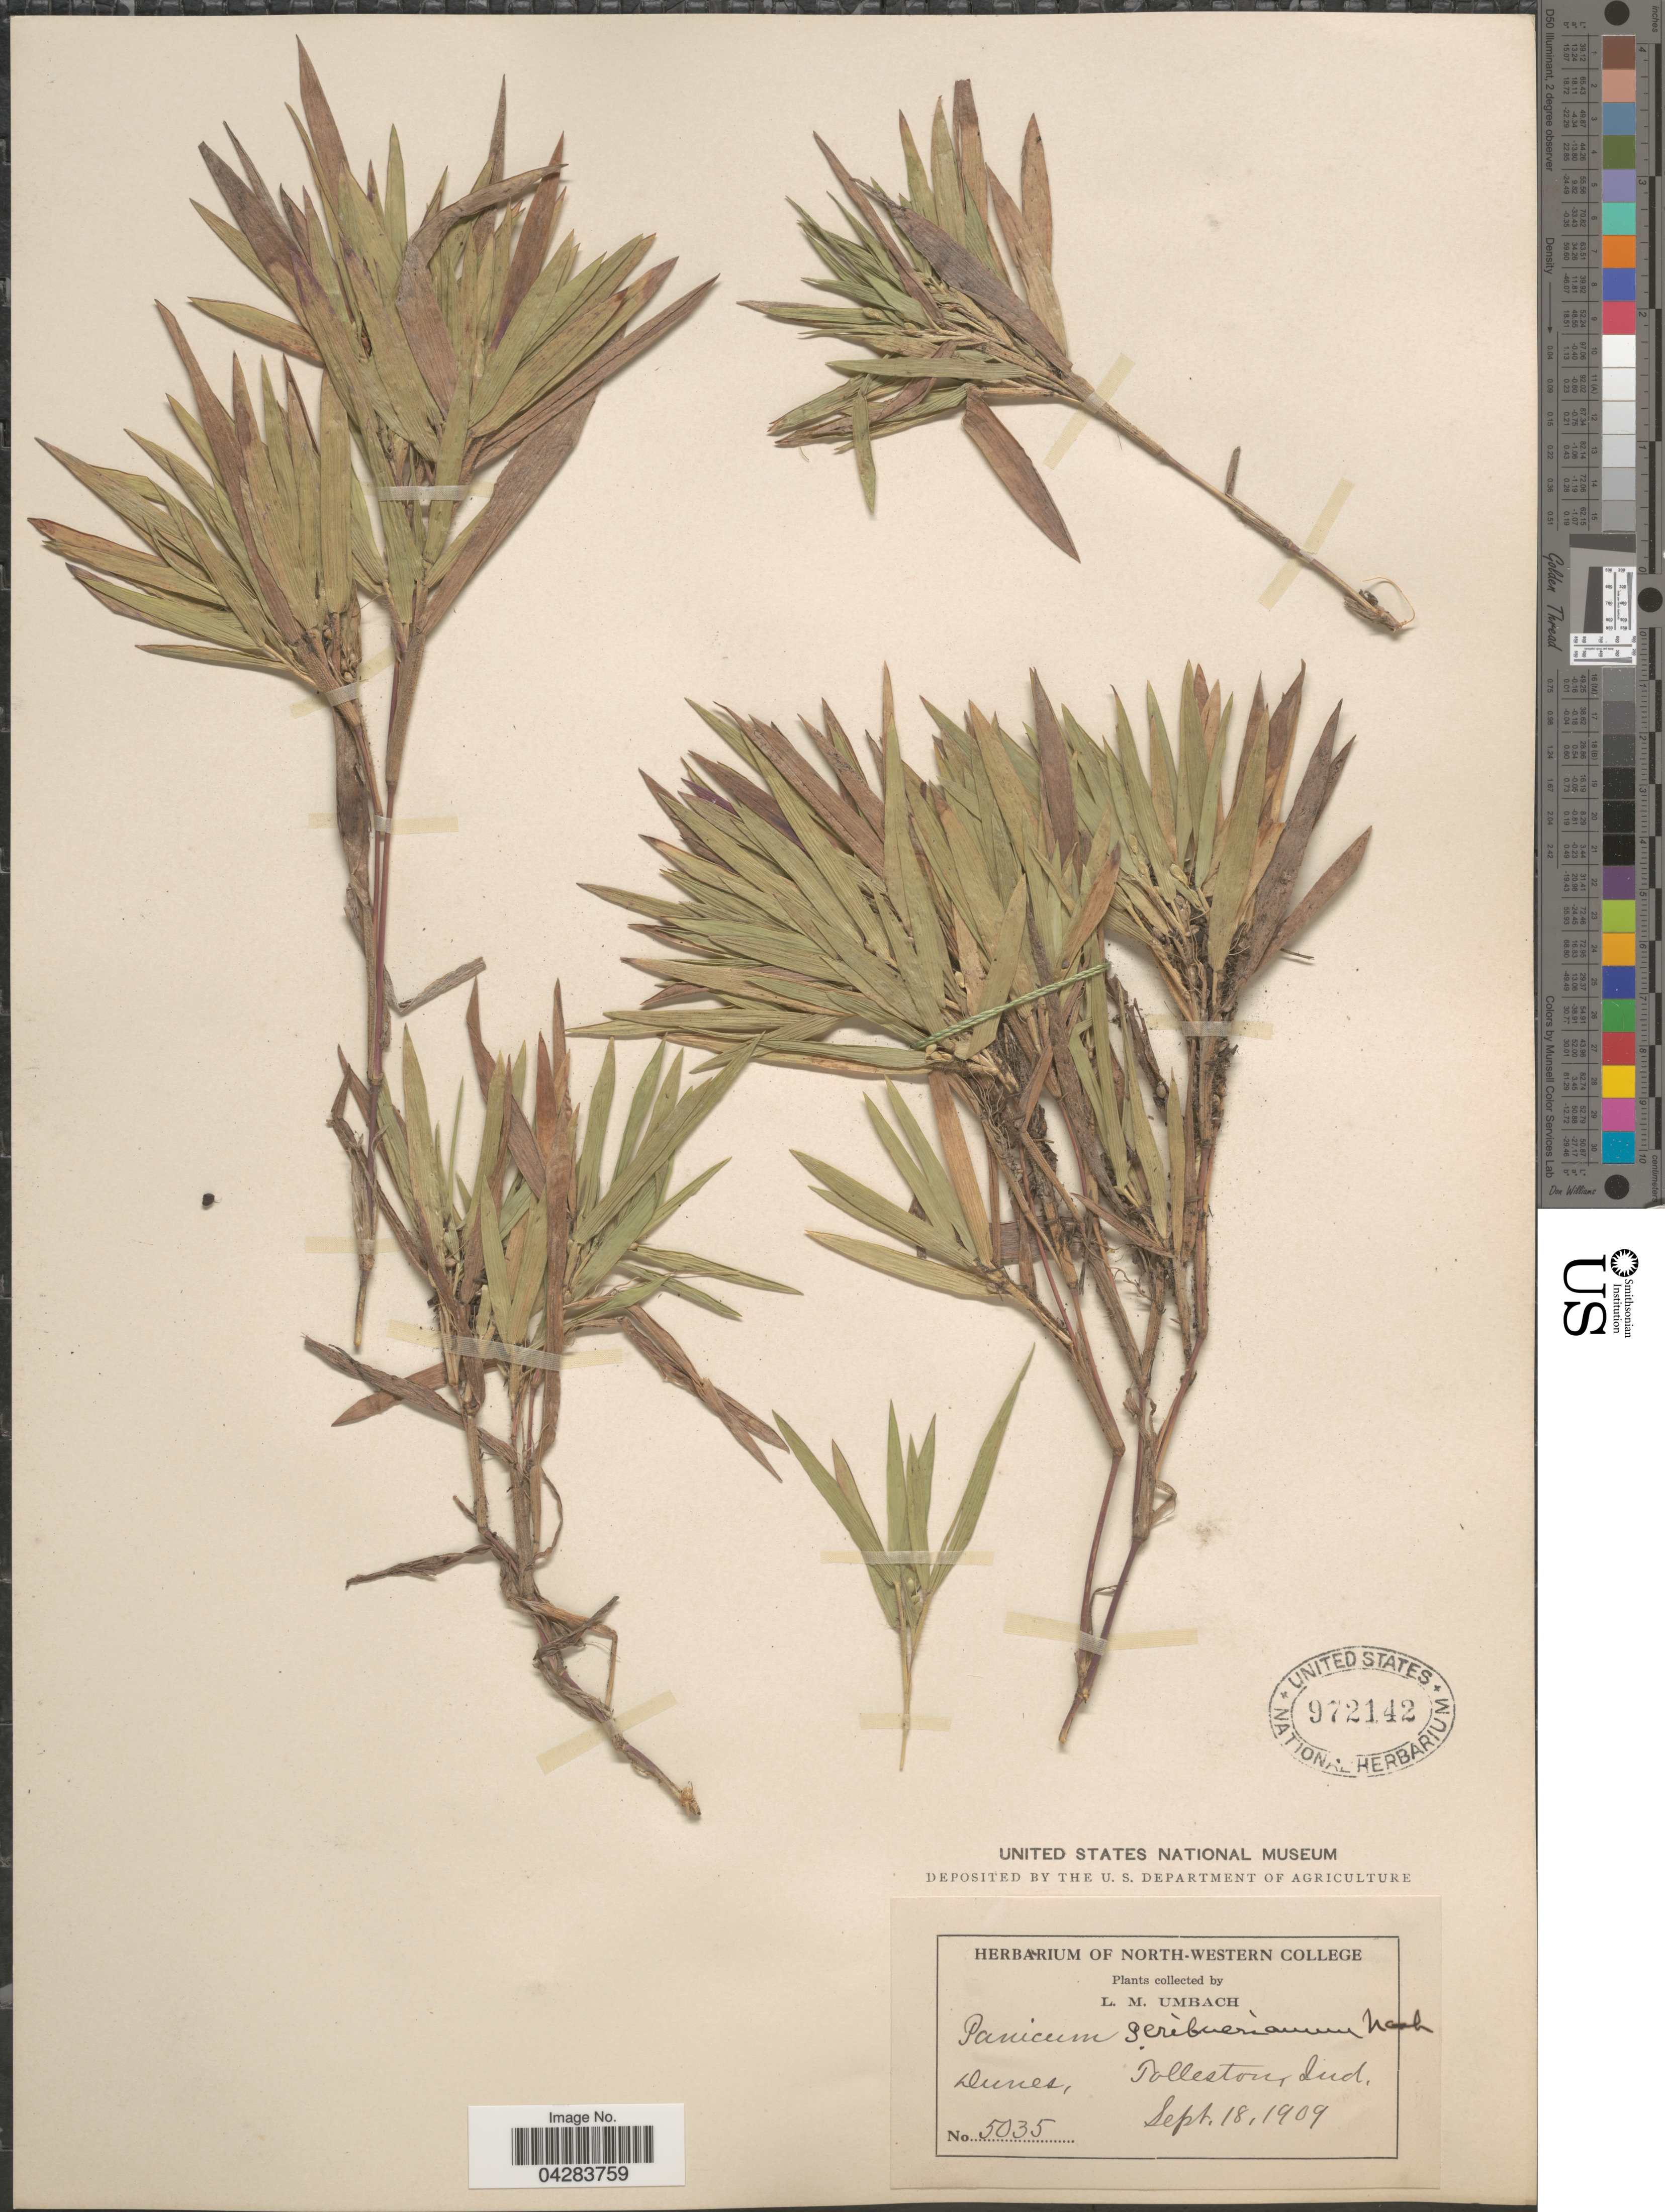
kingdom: Plantae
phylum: Tracheophyta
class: Liliopsida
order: Poales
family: Poaceae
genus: Dichanthelium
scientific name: Dichanthelium oligosanthes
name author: (Schult.) Gould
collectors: L. M. Umbach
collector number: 5035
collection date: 1909-09-18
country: United States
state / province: Indiana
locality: Dunes, Tolleston.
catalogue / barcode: US 972142